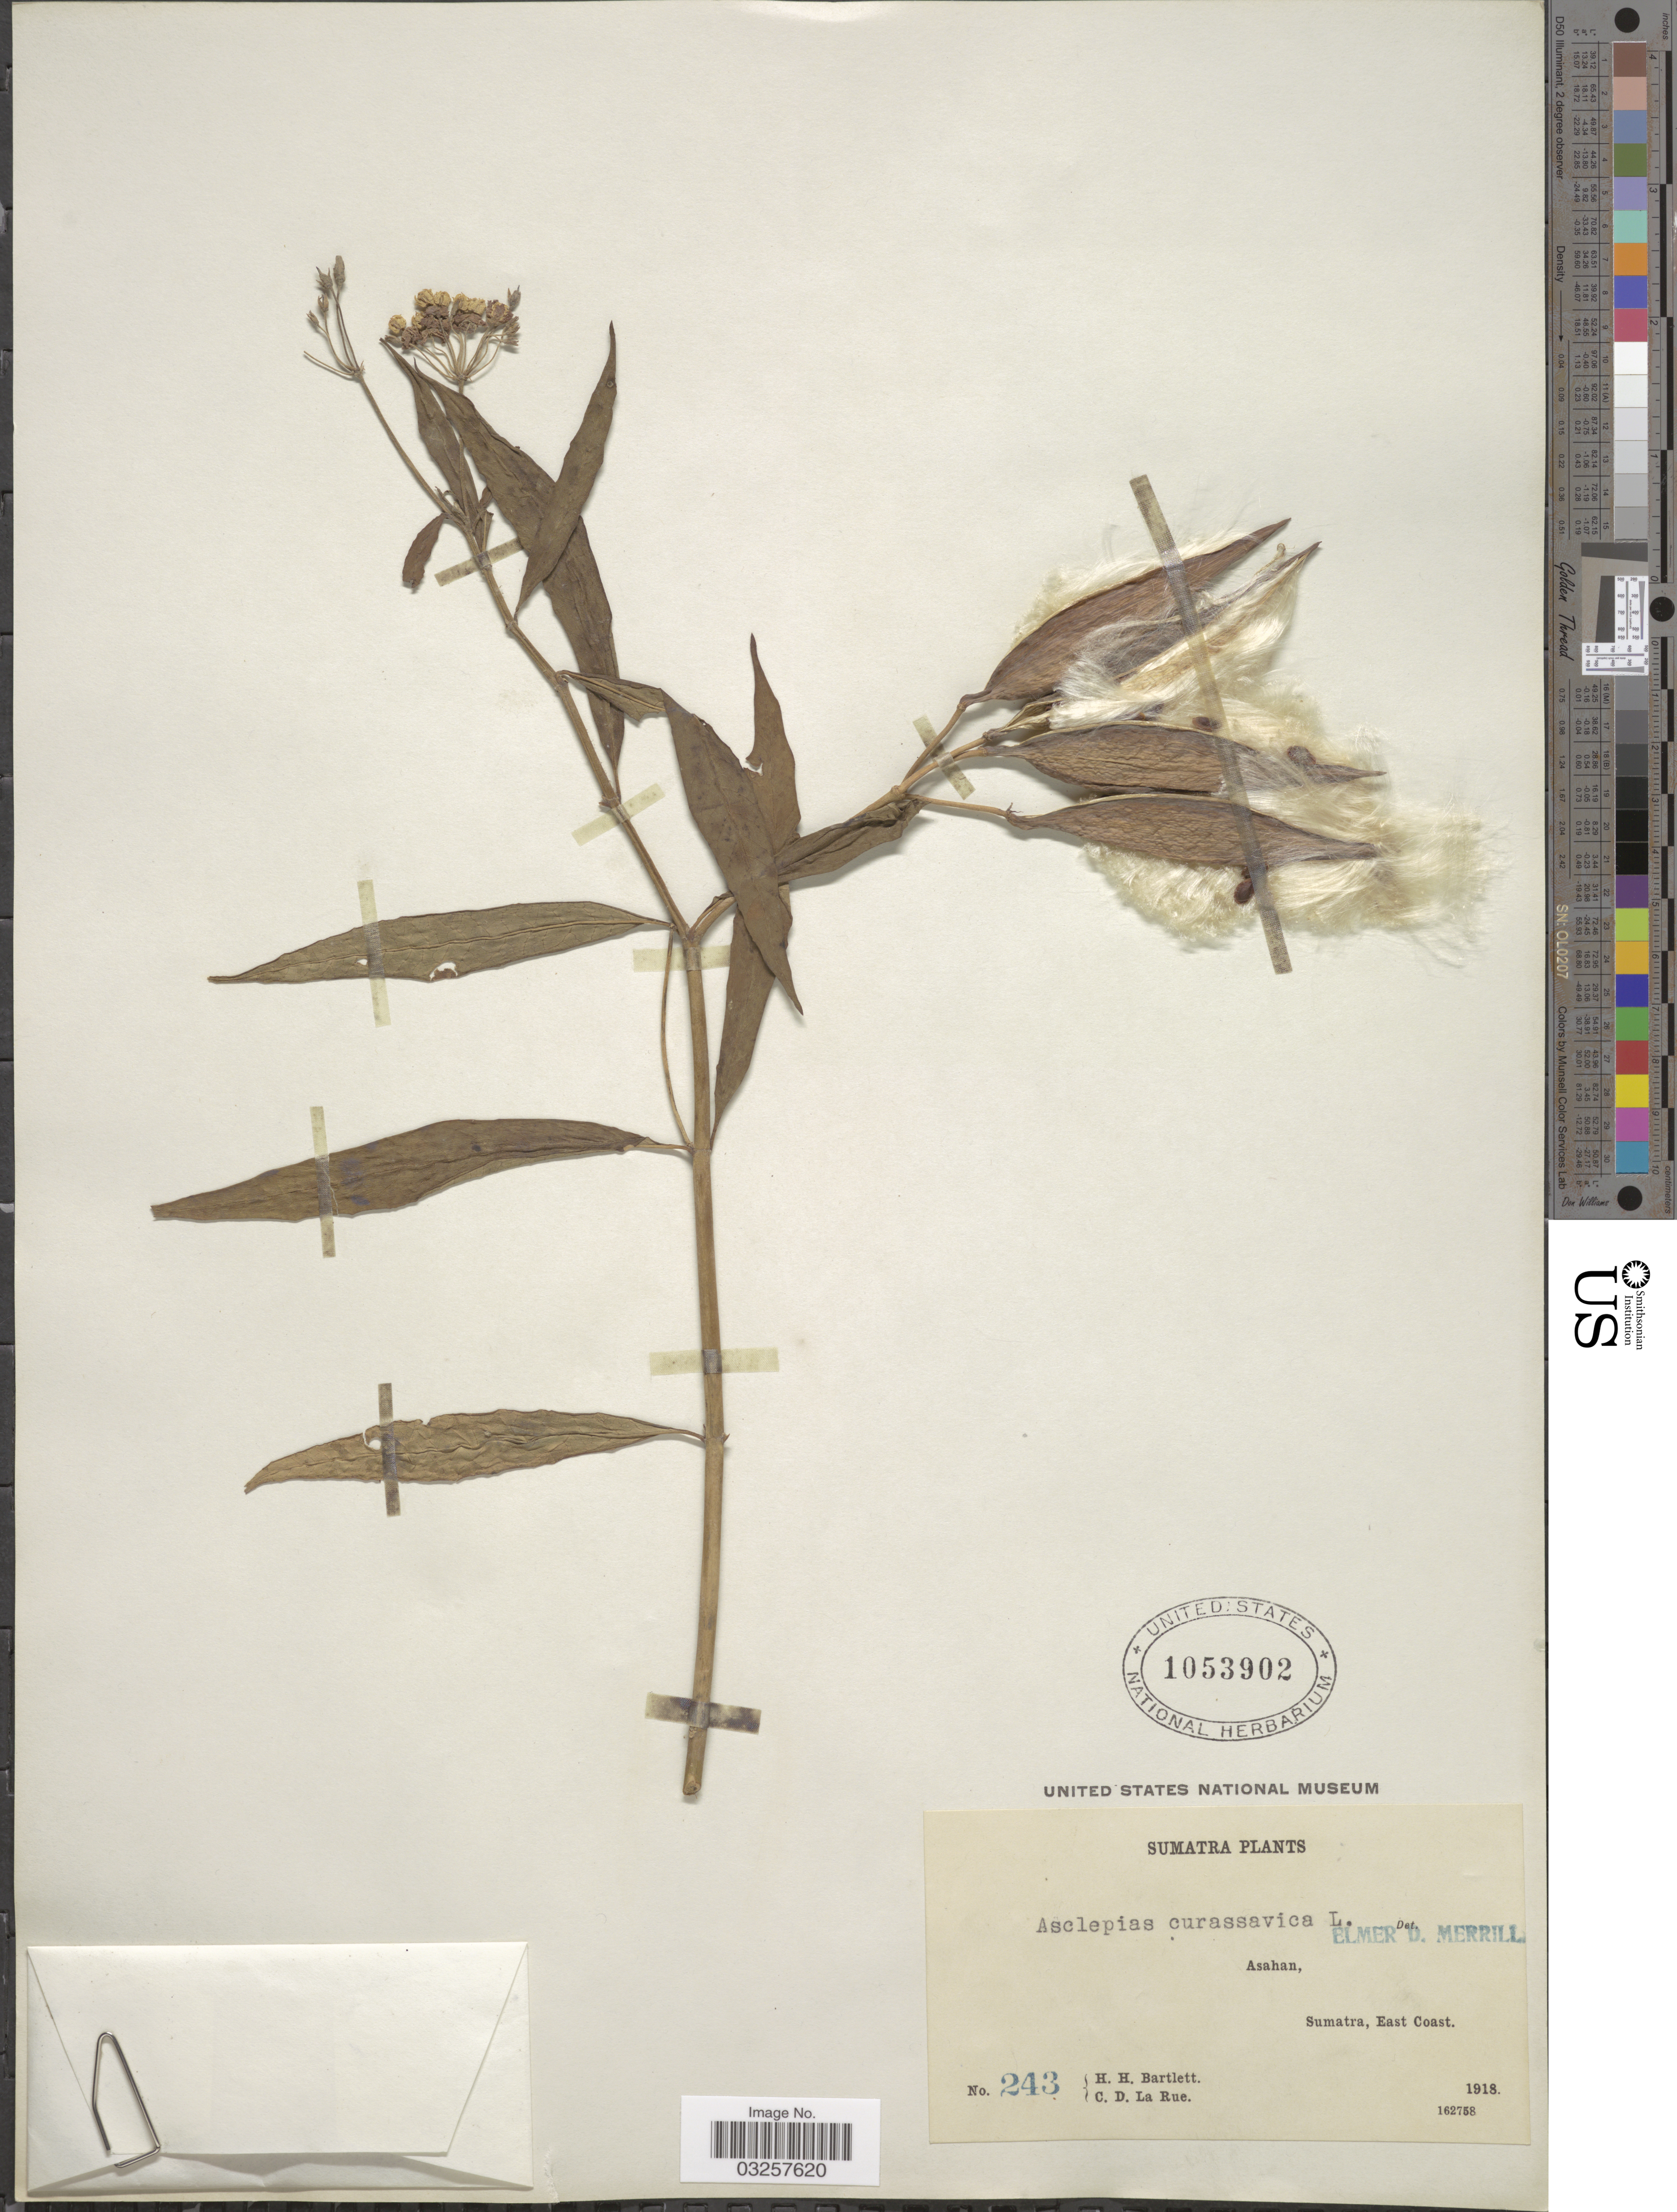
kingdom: Plantae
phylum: Tracheophyta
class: Magnoliopsida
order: Gentianales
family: Apocynaceae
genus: Asclepias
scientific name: Asclepias curassavica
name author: L.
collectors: H. H. Bartlett & C. La Rue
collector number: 243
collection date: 1918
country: Indonesia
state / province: Sumatra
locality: Asahan, Sumatra, East Coast.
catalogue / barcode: US 1053902